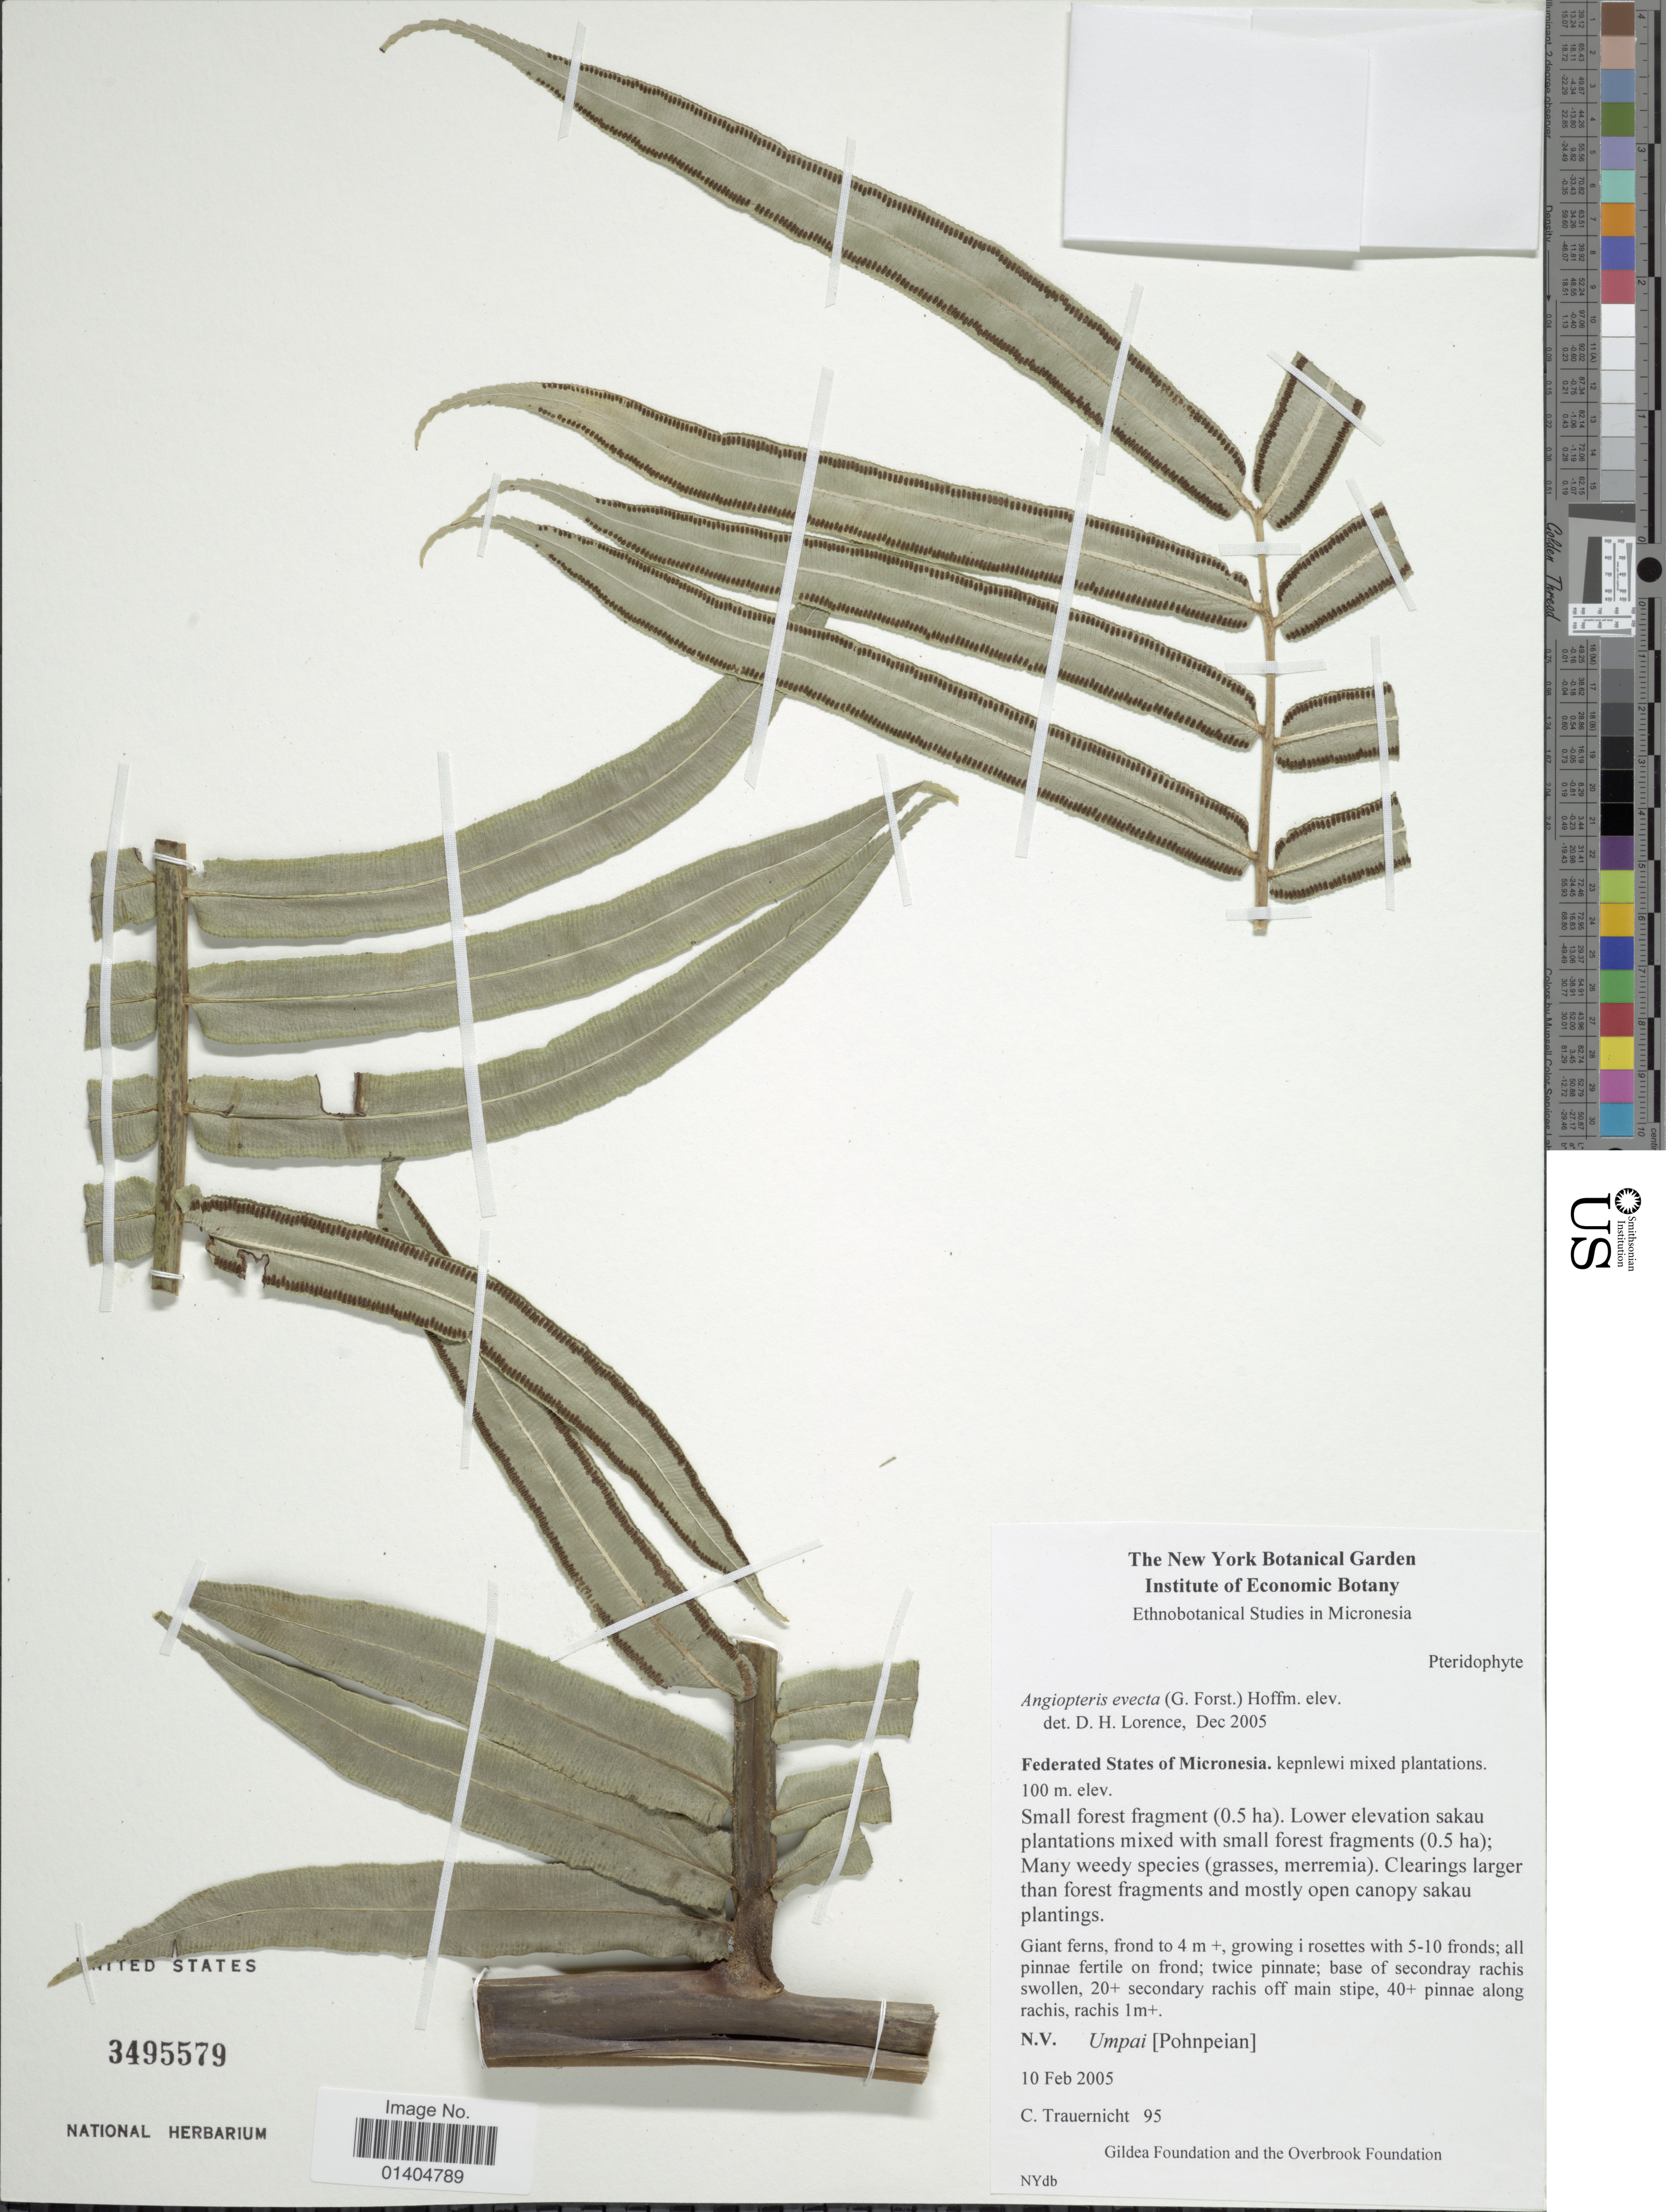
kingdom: Plantae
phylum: Tracheophyta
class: Polypodiopsida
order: Marattiales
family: Marattiaceae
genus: Angiopteris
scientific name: Angiopteris evecta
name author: (G. Forst.) Hoffm.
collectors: C. Trauernicht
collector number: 95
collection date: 2005-02-10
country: Micronesia, Federated States of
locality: Federated States of Micronesia, kepnlewi Mixed plantations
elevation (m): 100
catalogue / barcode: US 3495579